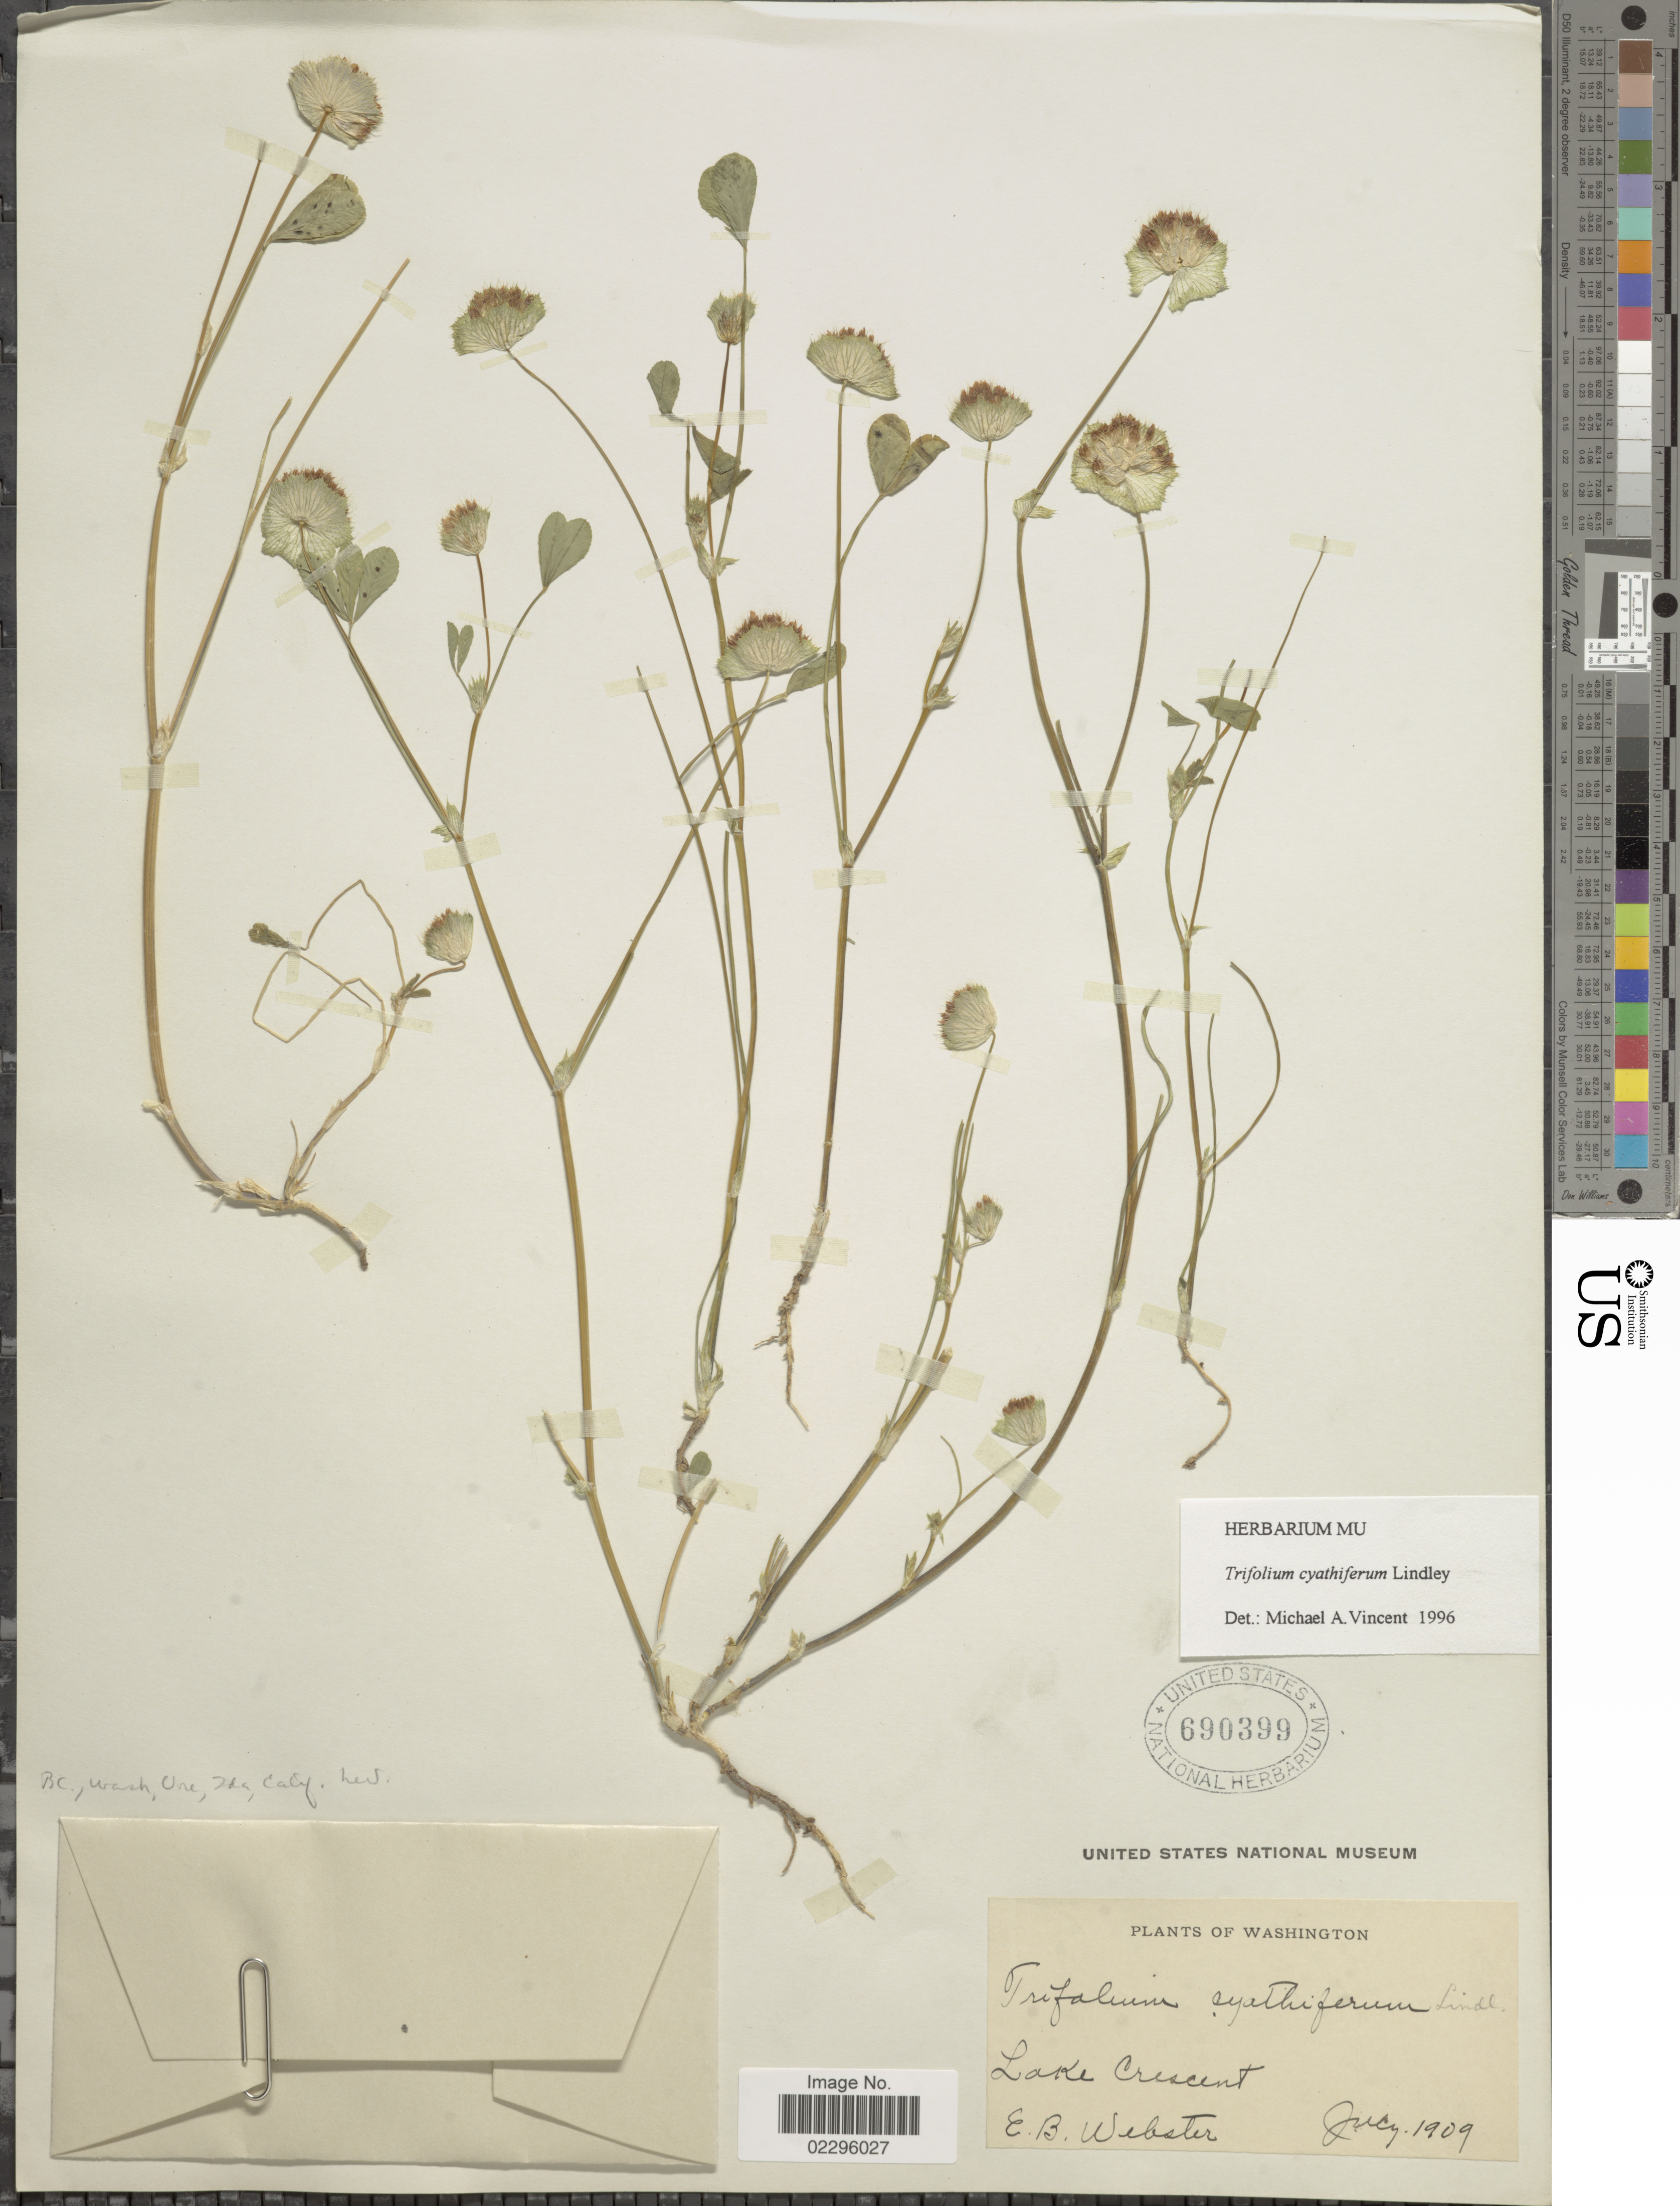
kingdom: Plantae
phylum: Tracheophyta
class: Magnoliopsida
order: Fabales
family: Fabaceae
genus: Trifolium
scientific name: Trifolium cyathiferum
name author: Lindl.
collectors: E. B. Webster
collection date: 1909-07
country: United States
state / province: Washington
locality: Lake Crescent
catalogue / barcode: US 690399